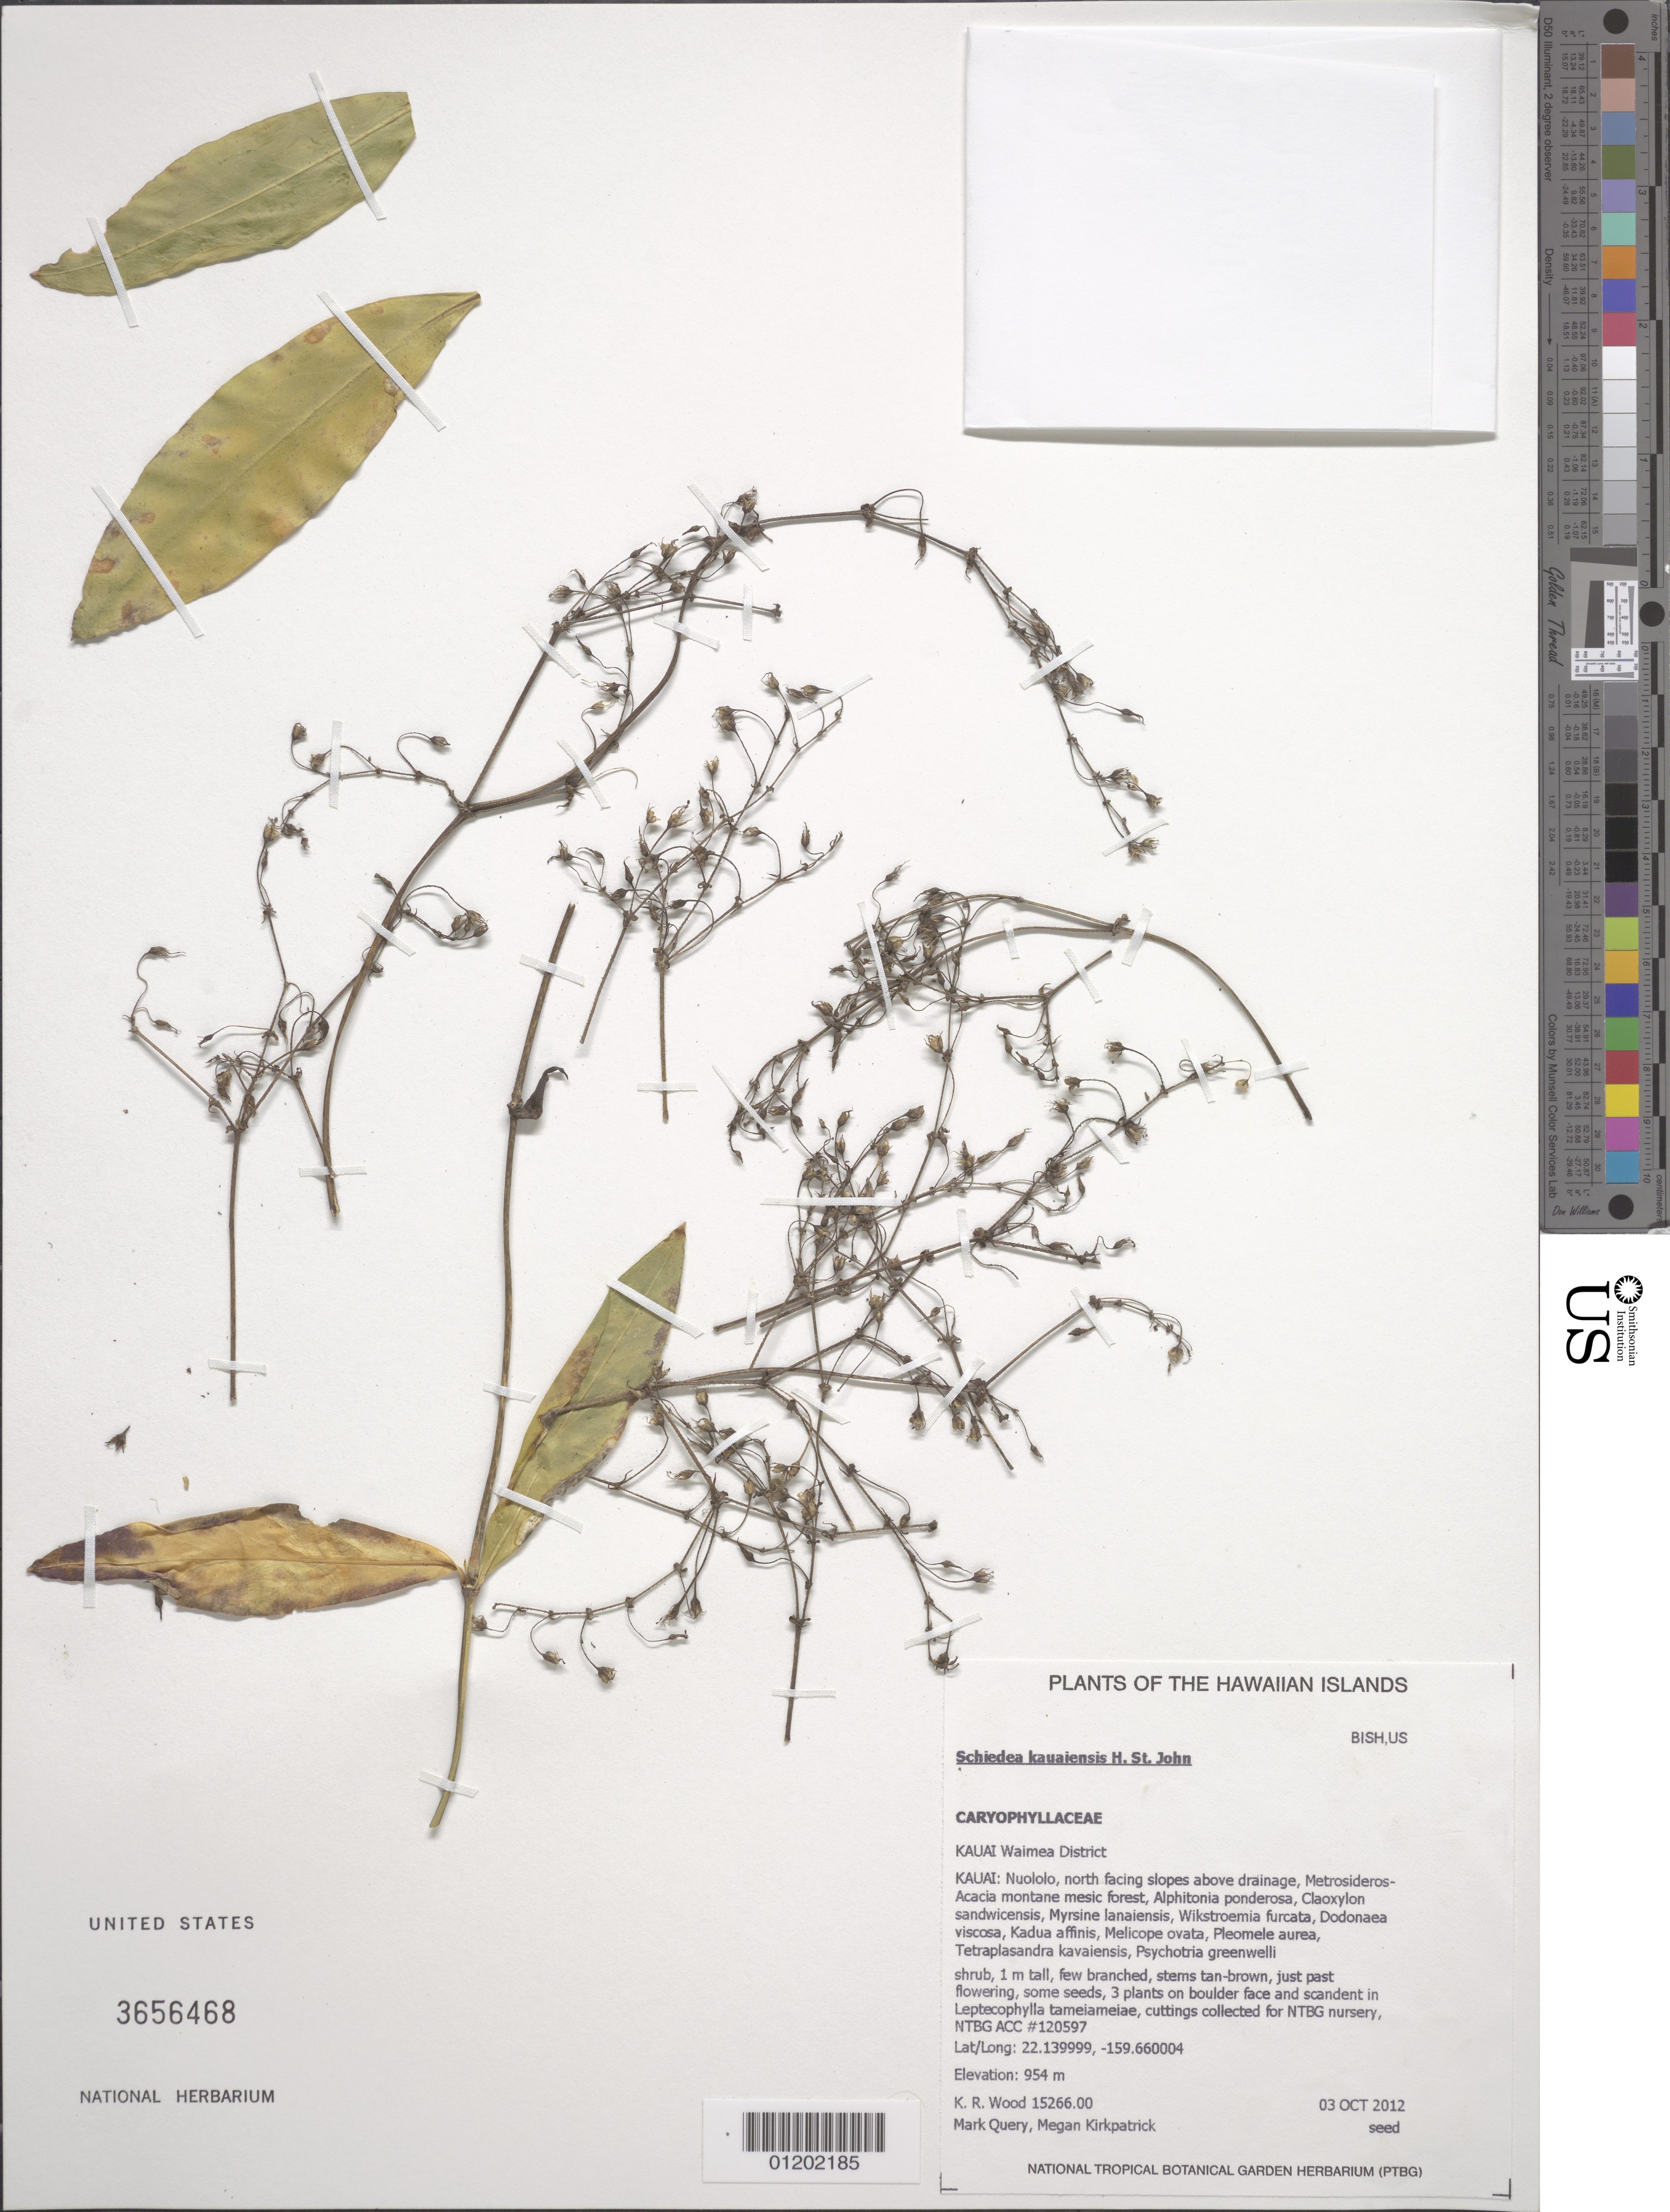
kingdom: Plantae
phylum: Tracheophyta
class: Magnoliopsida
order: Caryophyllales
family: Caryophyllaceae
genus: Schiedea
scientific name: Schiedea napaliensis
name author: W.L. Wagner & Weller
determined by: Wagner, W. L., (BOT), Smithsonian Institution - National Museum of Natural History (UNITED STATES)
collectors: K. R. Wood, M. Query & M. Kirkpatrick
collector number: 15266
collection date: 2012-10-03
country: United States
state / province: Hawaii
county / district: Kauai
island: Kaua'i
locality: Waimea District, Nuololo, north facing slopes above drainage.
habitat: Montane mesic forest.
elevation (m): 954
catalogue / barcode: US 3656468